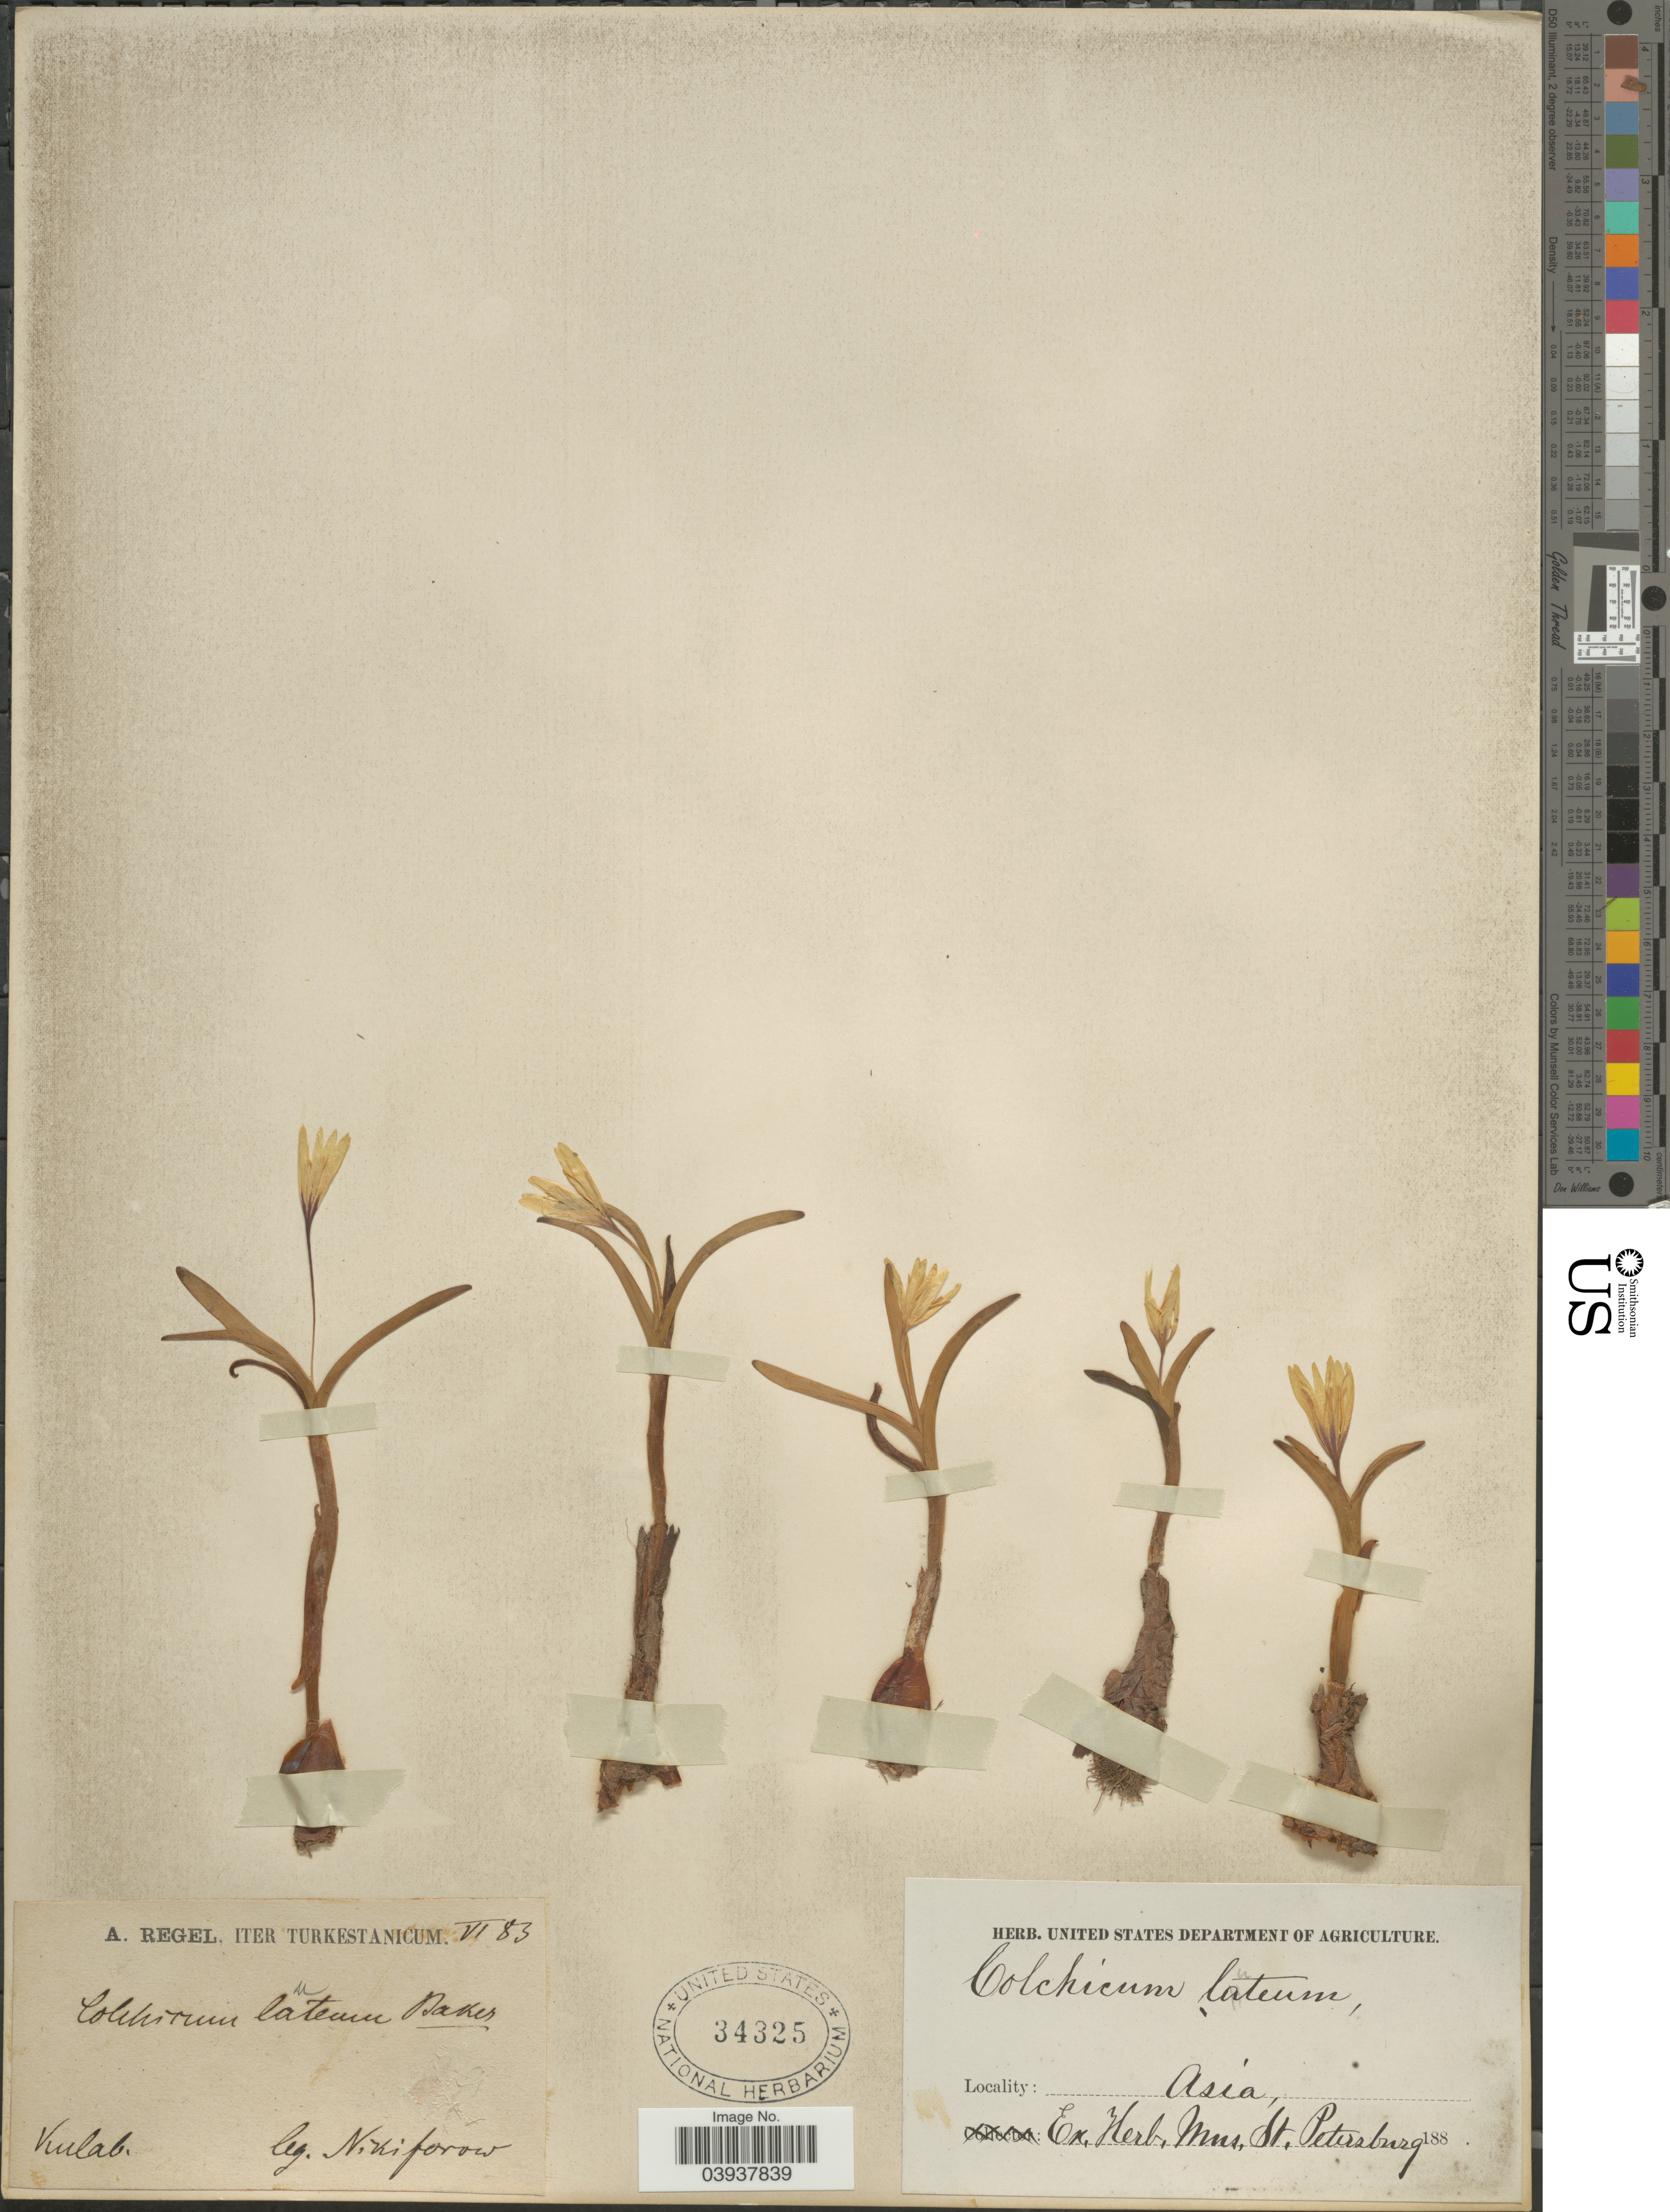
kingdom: Plantae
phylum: Tracheophyta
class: Liliopsida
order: Liliales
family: Colchicaceae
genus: Colchicum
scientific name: Colchicum luteum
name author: Baker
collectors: Nikiforow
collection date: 1883-06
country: Turkey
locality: Turkestanicum. Kulab.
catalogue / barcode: US 34325